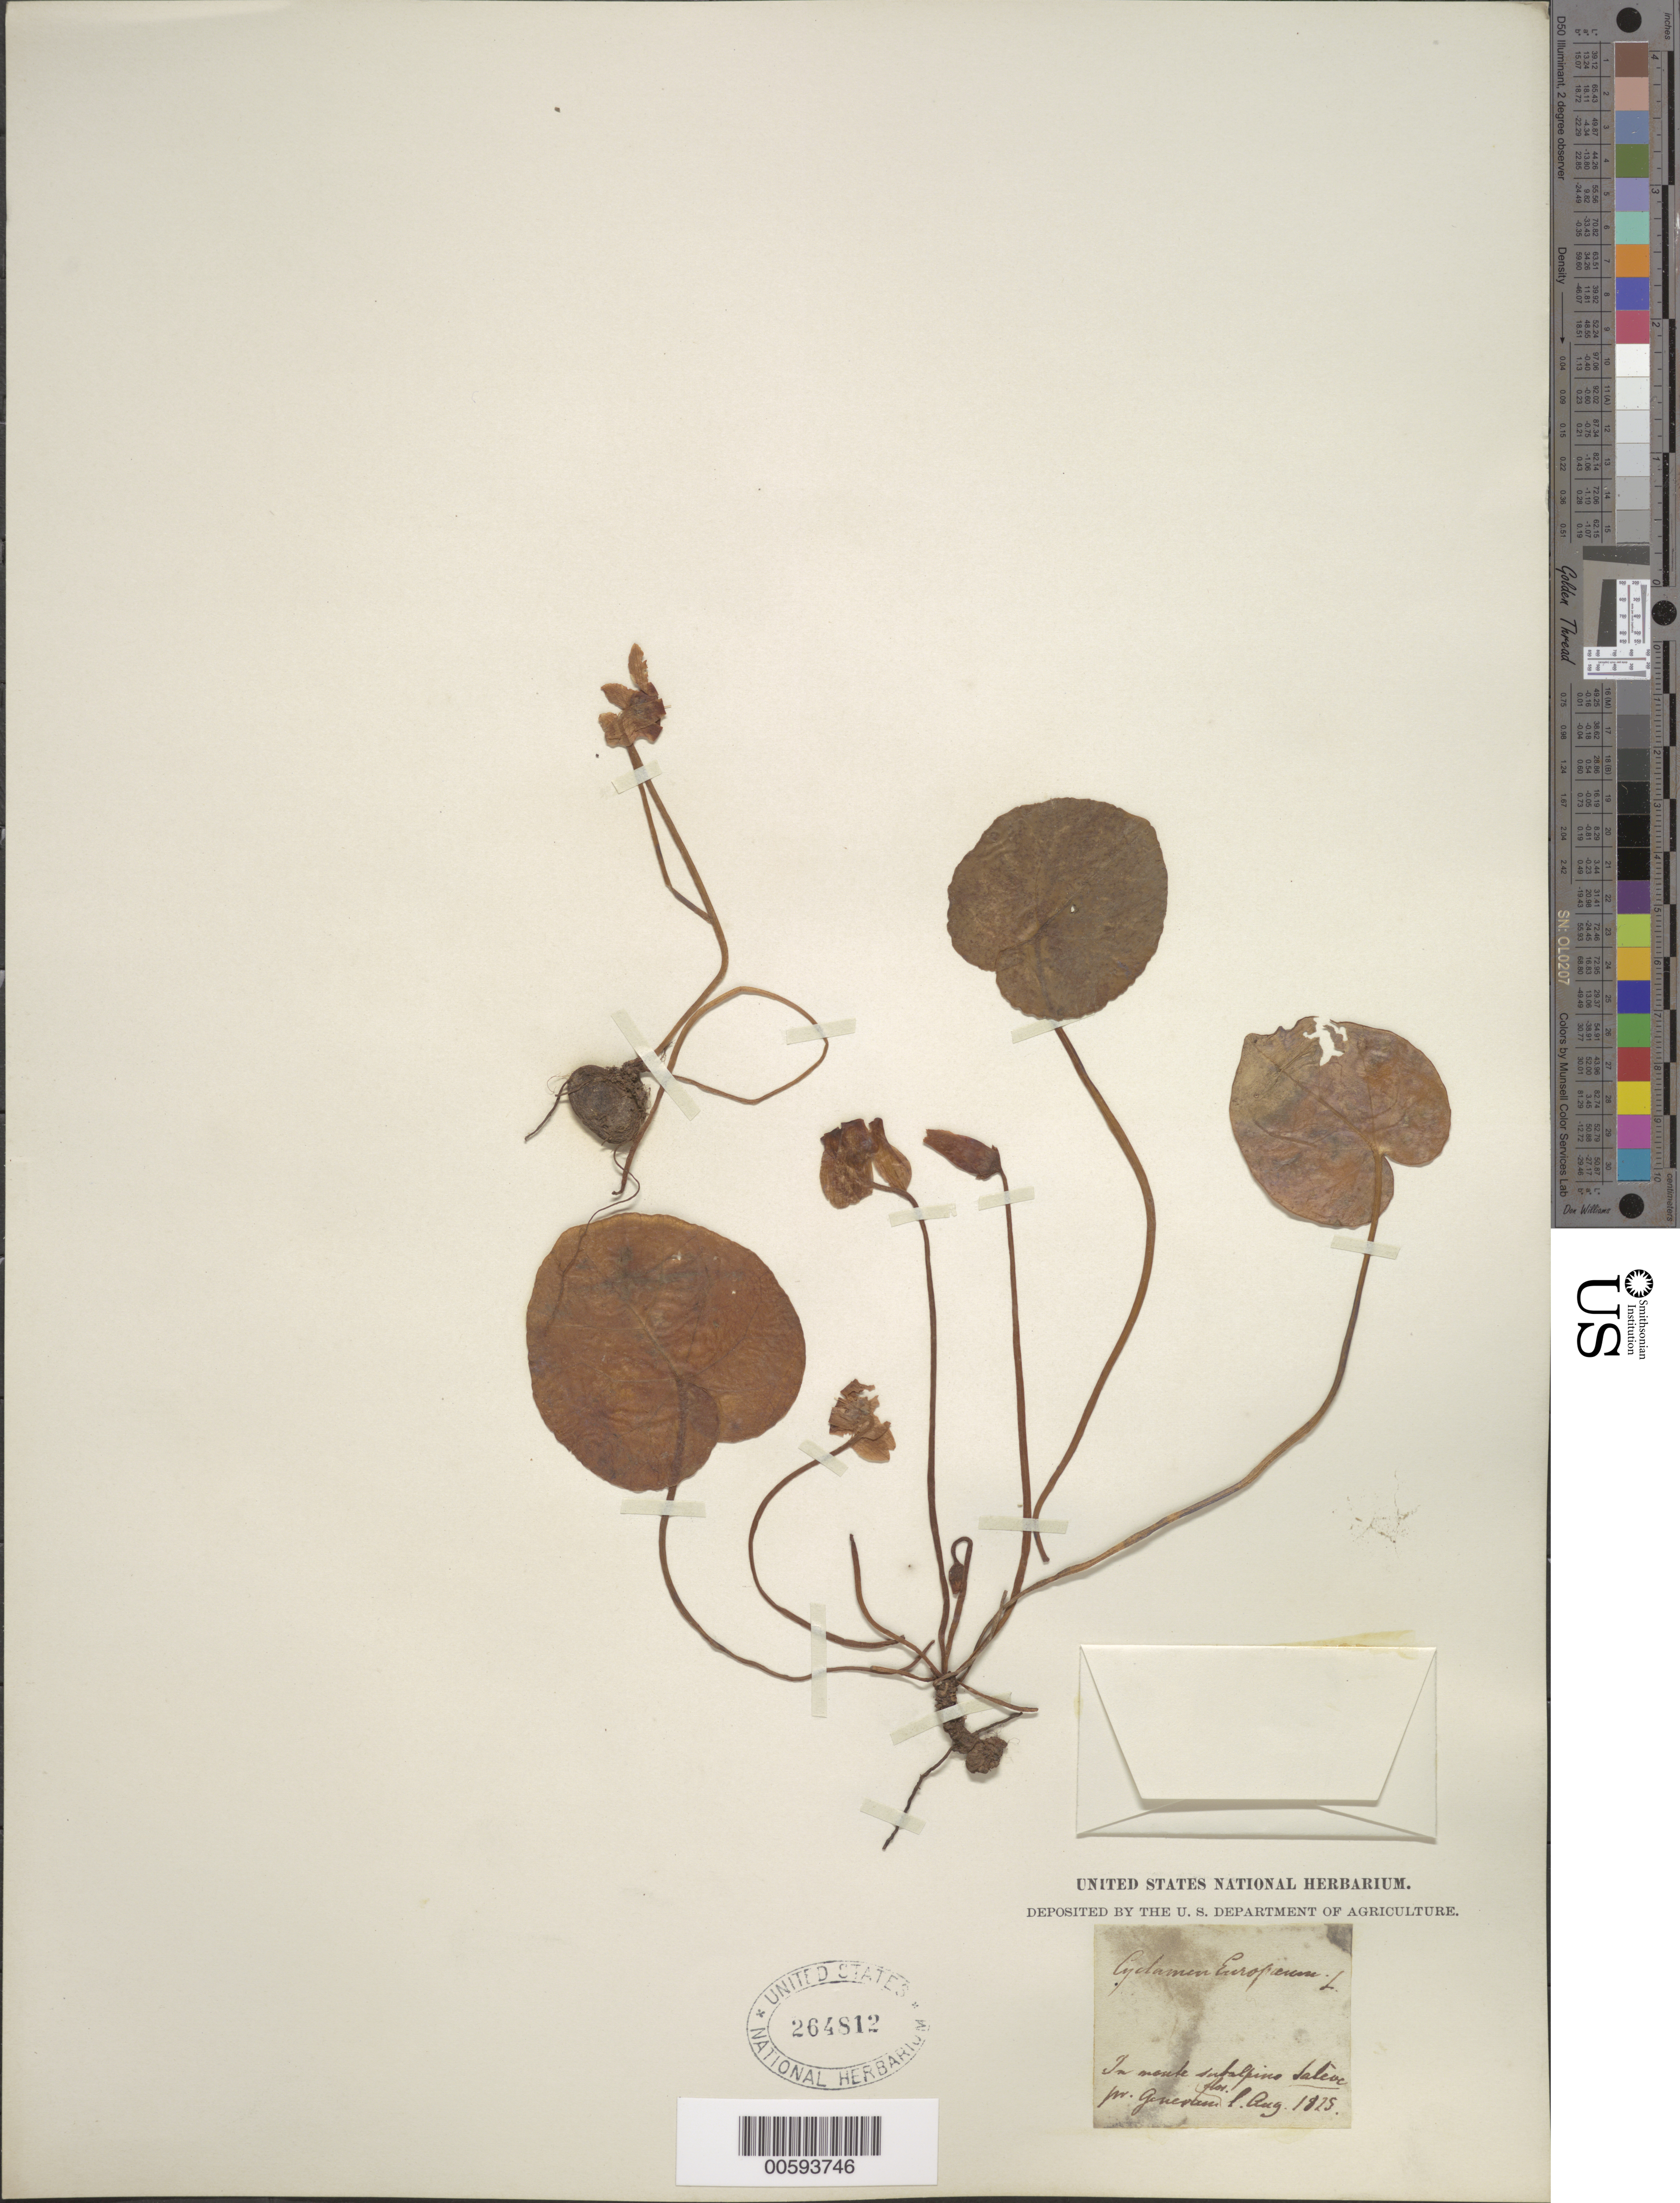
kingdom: Plantae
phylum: Tracheophyta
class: Magnoliopsida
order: Ericales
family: Primulaceae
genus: Cyclamen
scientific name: Cyclamen europaeum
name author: L.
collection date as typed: Aug 1825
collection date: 1825-08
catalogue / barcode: US 264812